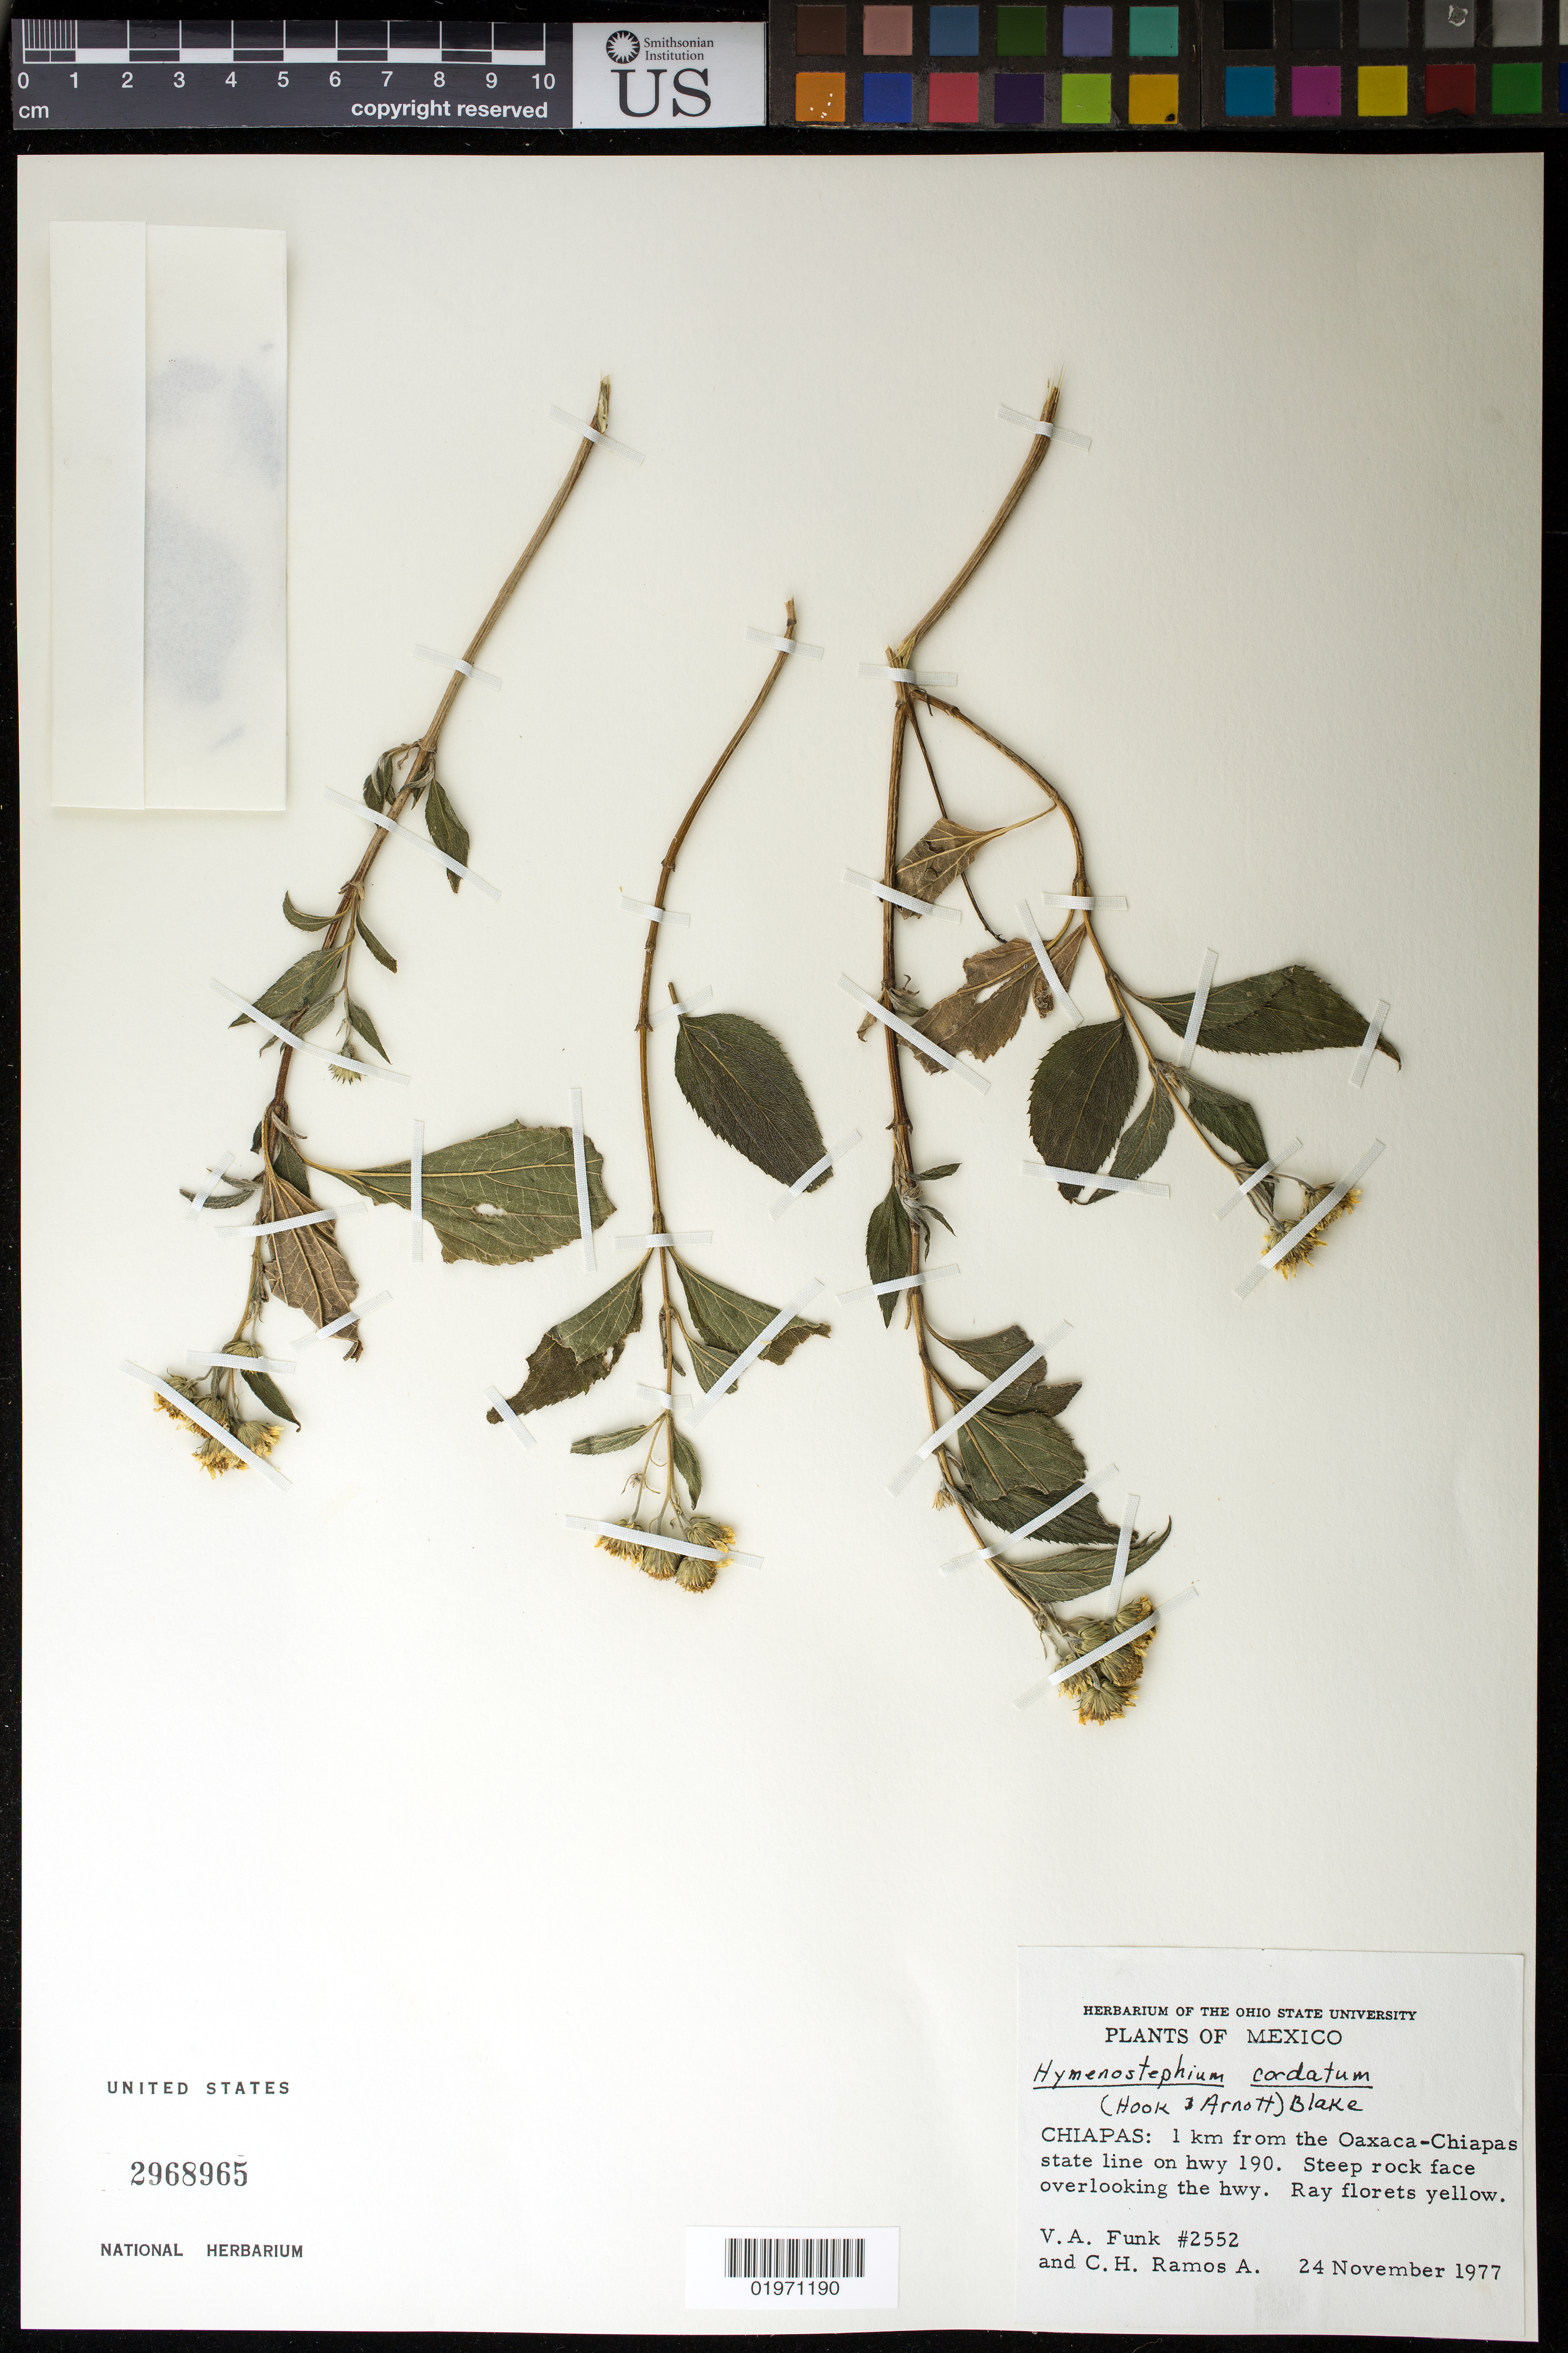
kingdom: Plantae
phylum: Tracheophyta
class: Magnoliopsida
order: Asterales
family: Asteraceae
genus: Hymenostephium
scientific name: Hymenostephium cordatum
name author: (Hook. & Arn.) S.F. Blake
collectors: V. Funk & C. H. Ramos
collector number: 2552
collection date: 1977-11-24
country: Mexico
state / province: Oaxaca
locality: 1 km from the Oaxaca-Chiapas stte line on Hwy 190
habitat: Steep rock face overlooking the Hwy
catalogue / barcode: US 2968965